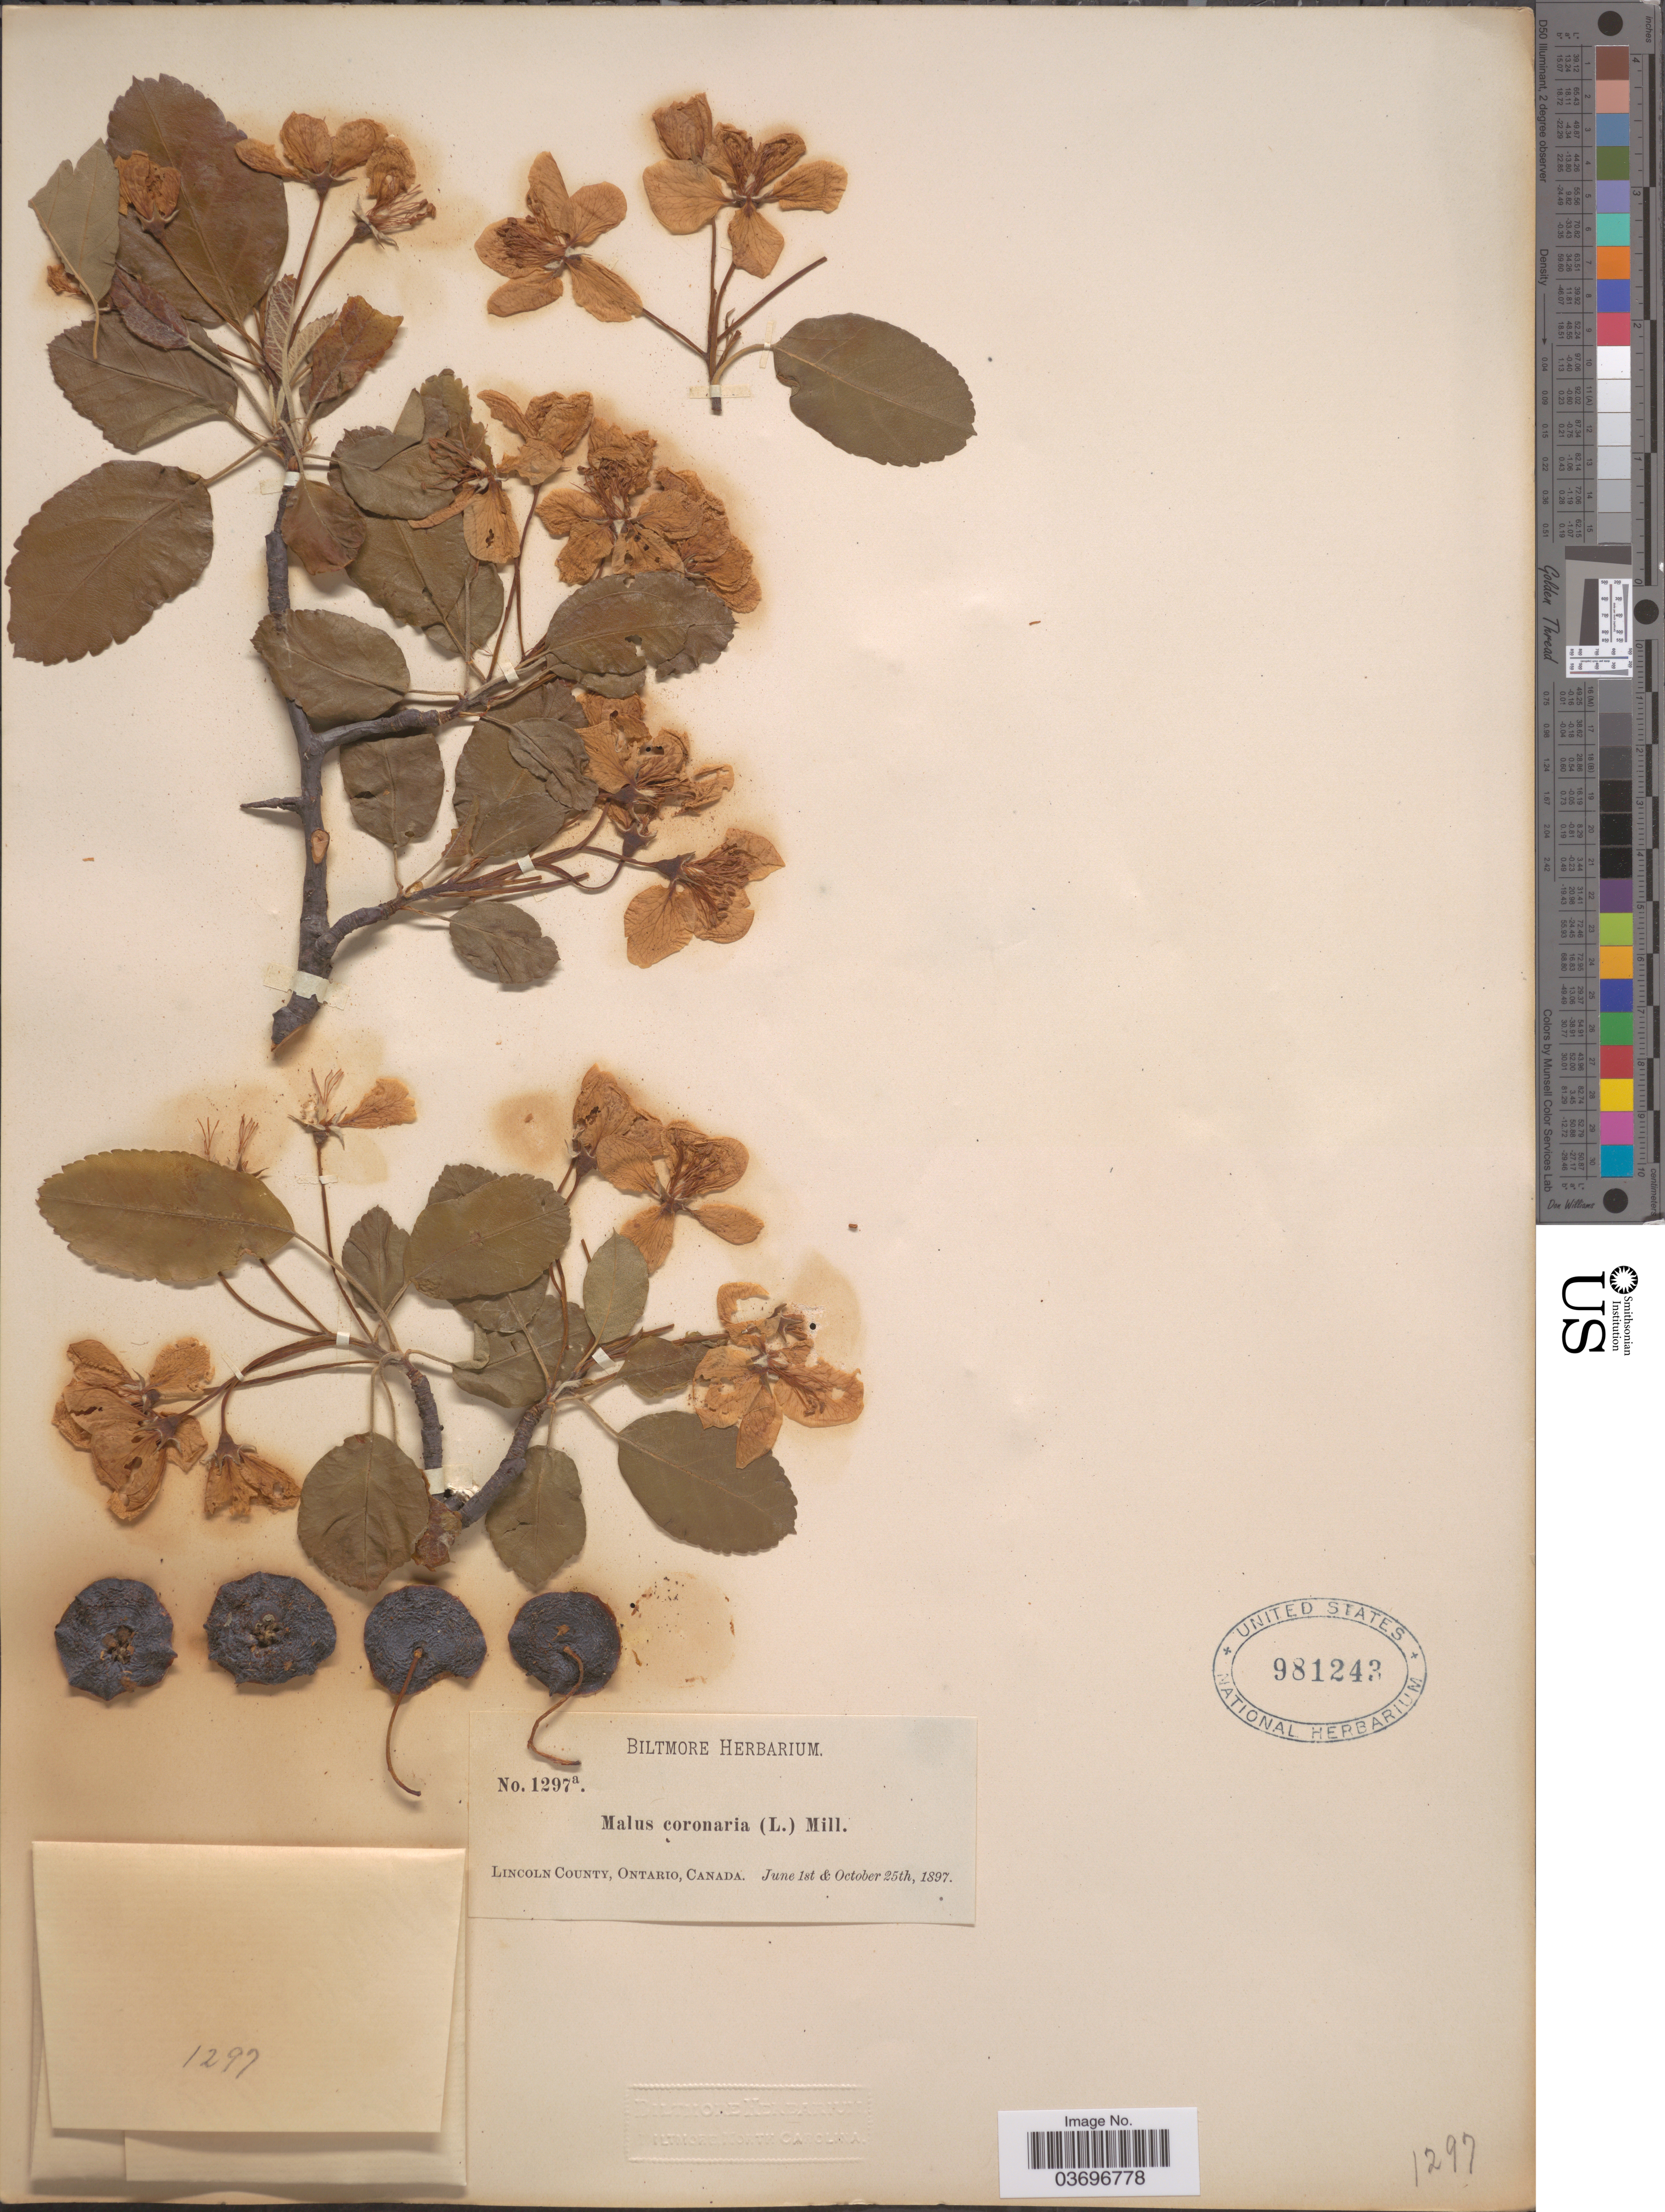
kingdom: Plantae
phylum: Tracheophyta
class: Magnoliopsida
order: Rosales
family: Rosaceae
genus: Malus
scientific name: Malus coronaria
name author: (L.) Mill.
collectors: ex herb. Biltmore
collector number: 1297a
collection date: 1897-06-01/1897-10-25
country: Canada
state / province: Ontario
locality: Lincoln County.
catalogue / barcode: US 981243